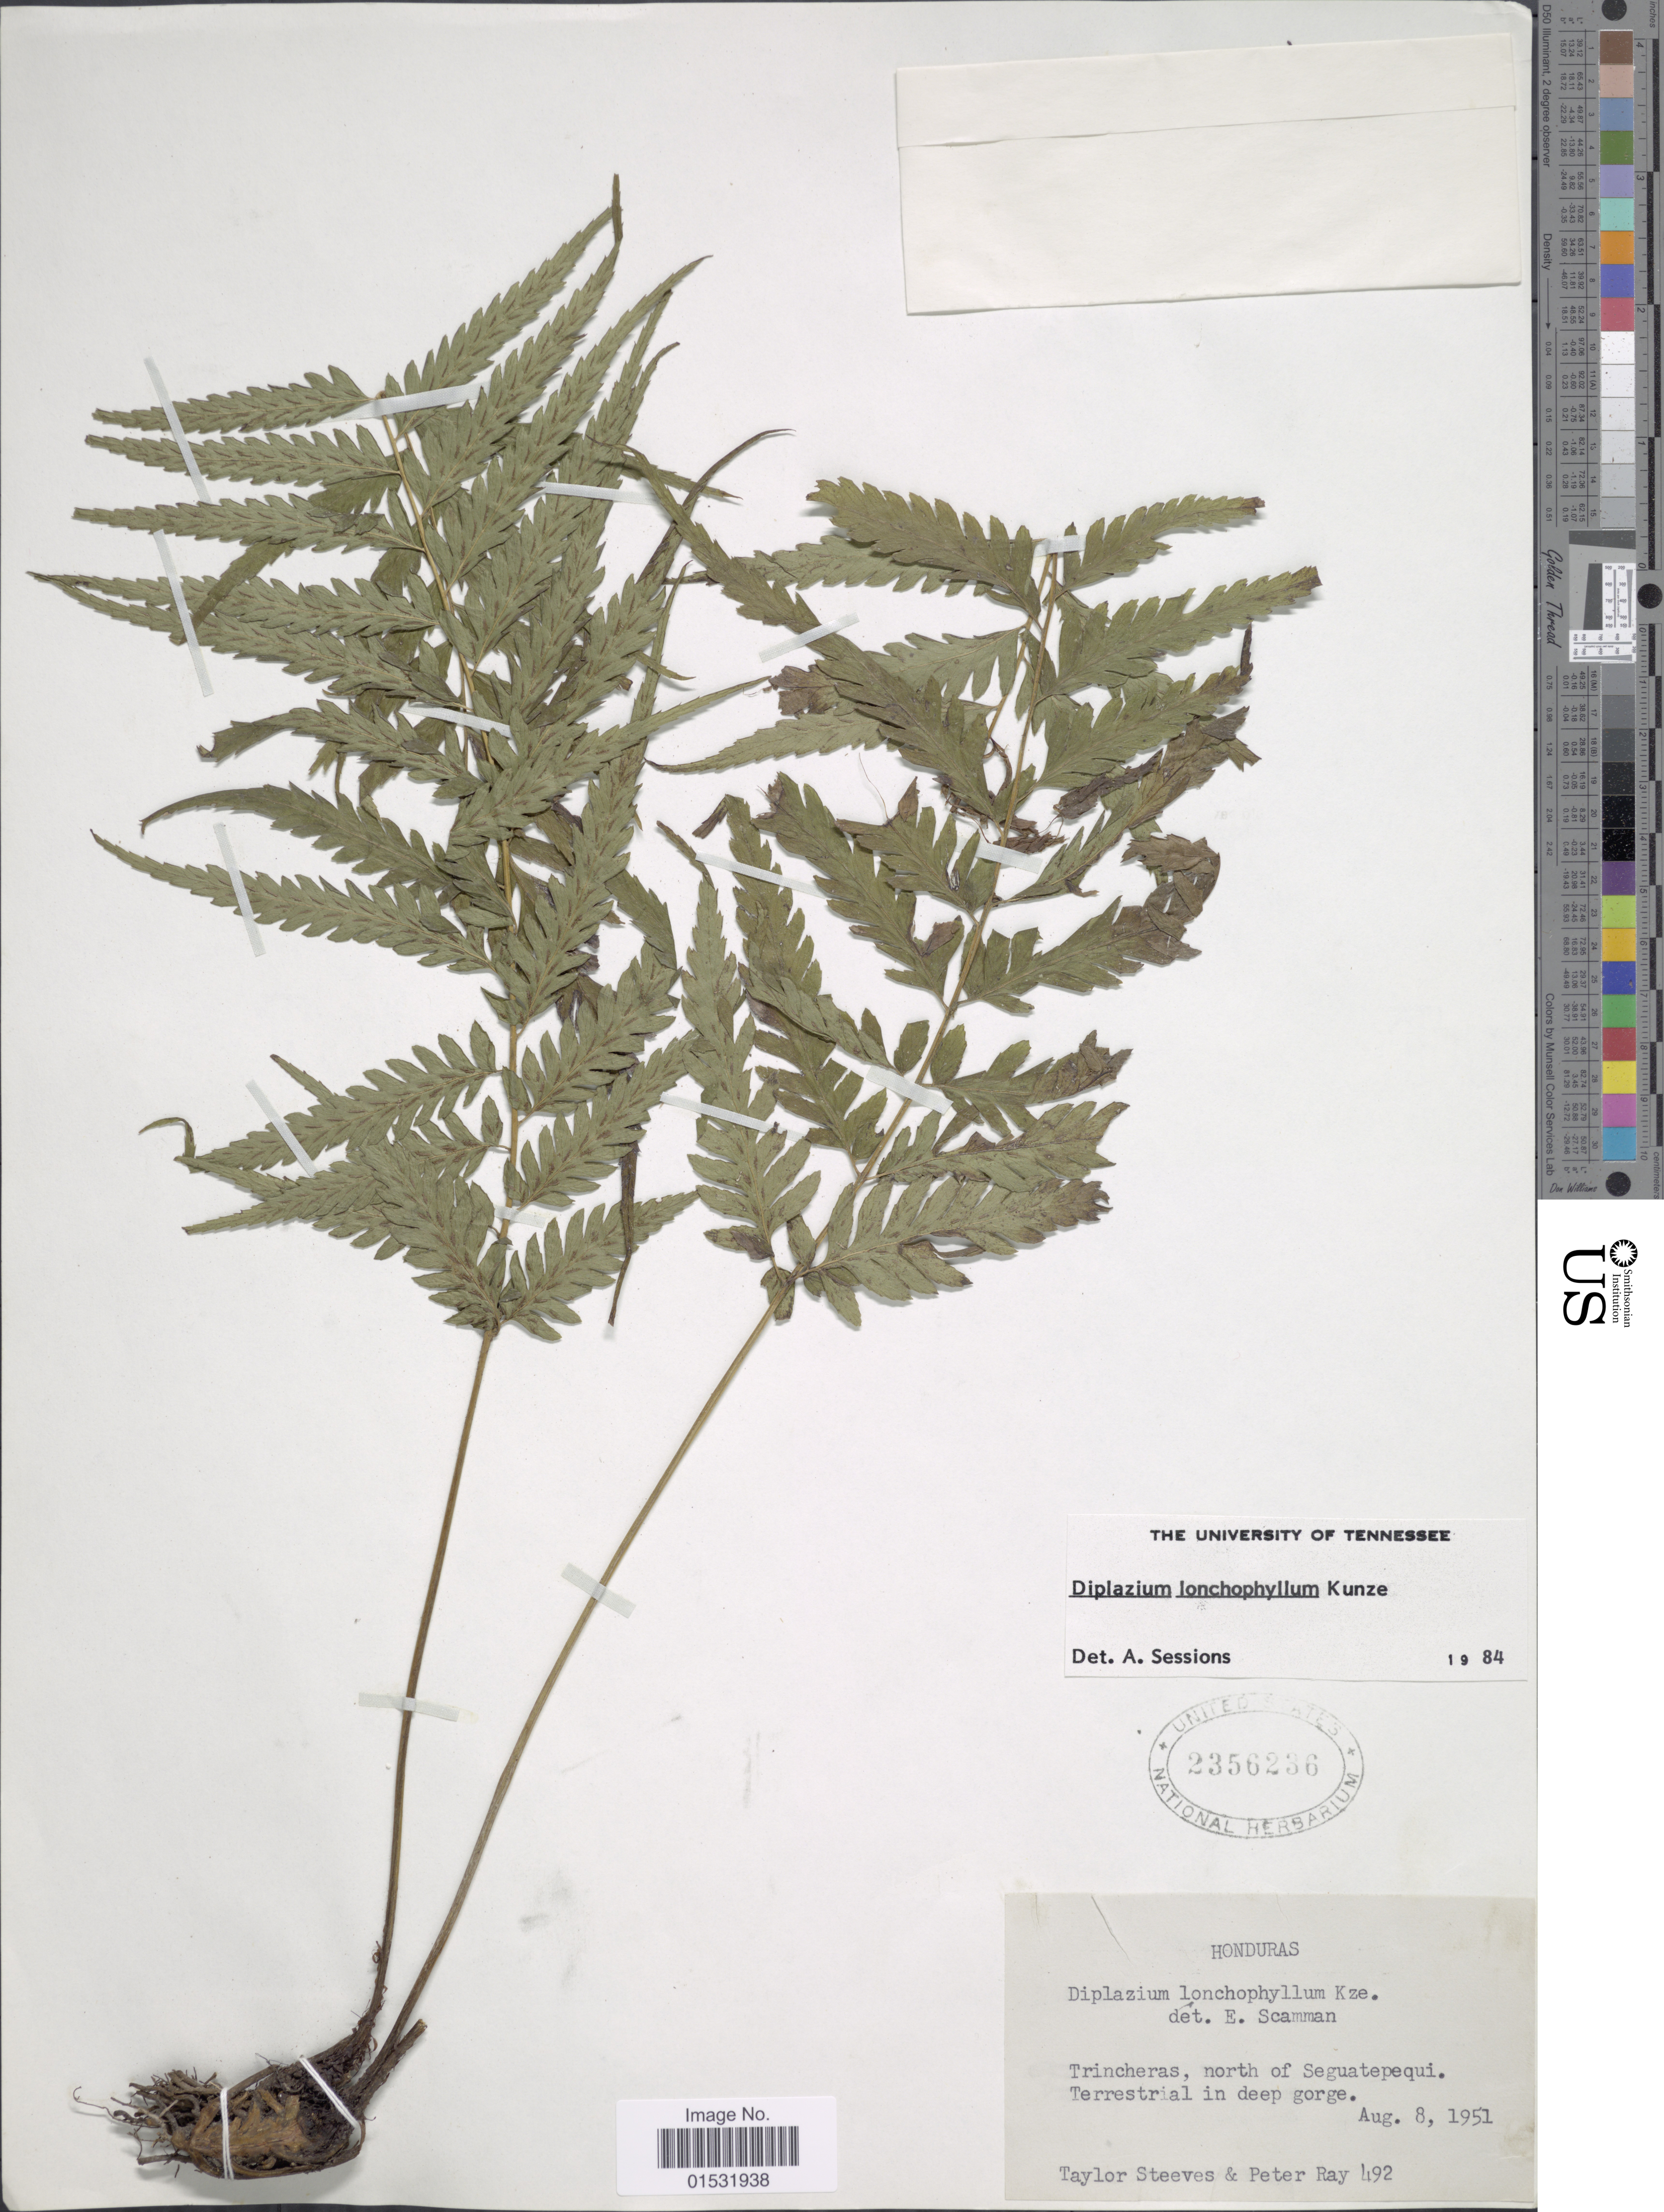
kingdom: Plantae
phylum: Tracheophyta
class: Polypodiopsida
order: Polypodiales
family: Athyriaceae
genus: Diplazium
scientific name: Diplazium lonchophyllum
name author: Kunze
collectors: T. Steeves & P. Ray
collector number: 492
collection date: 1951-08-08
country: Honduras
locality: Trincheras, north of Seguatepequi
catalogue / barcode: US 2356236